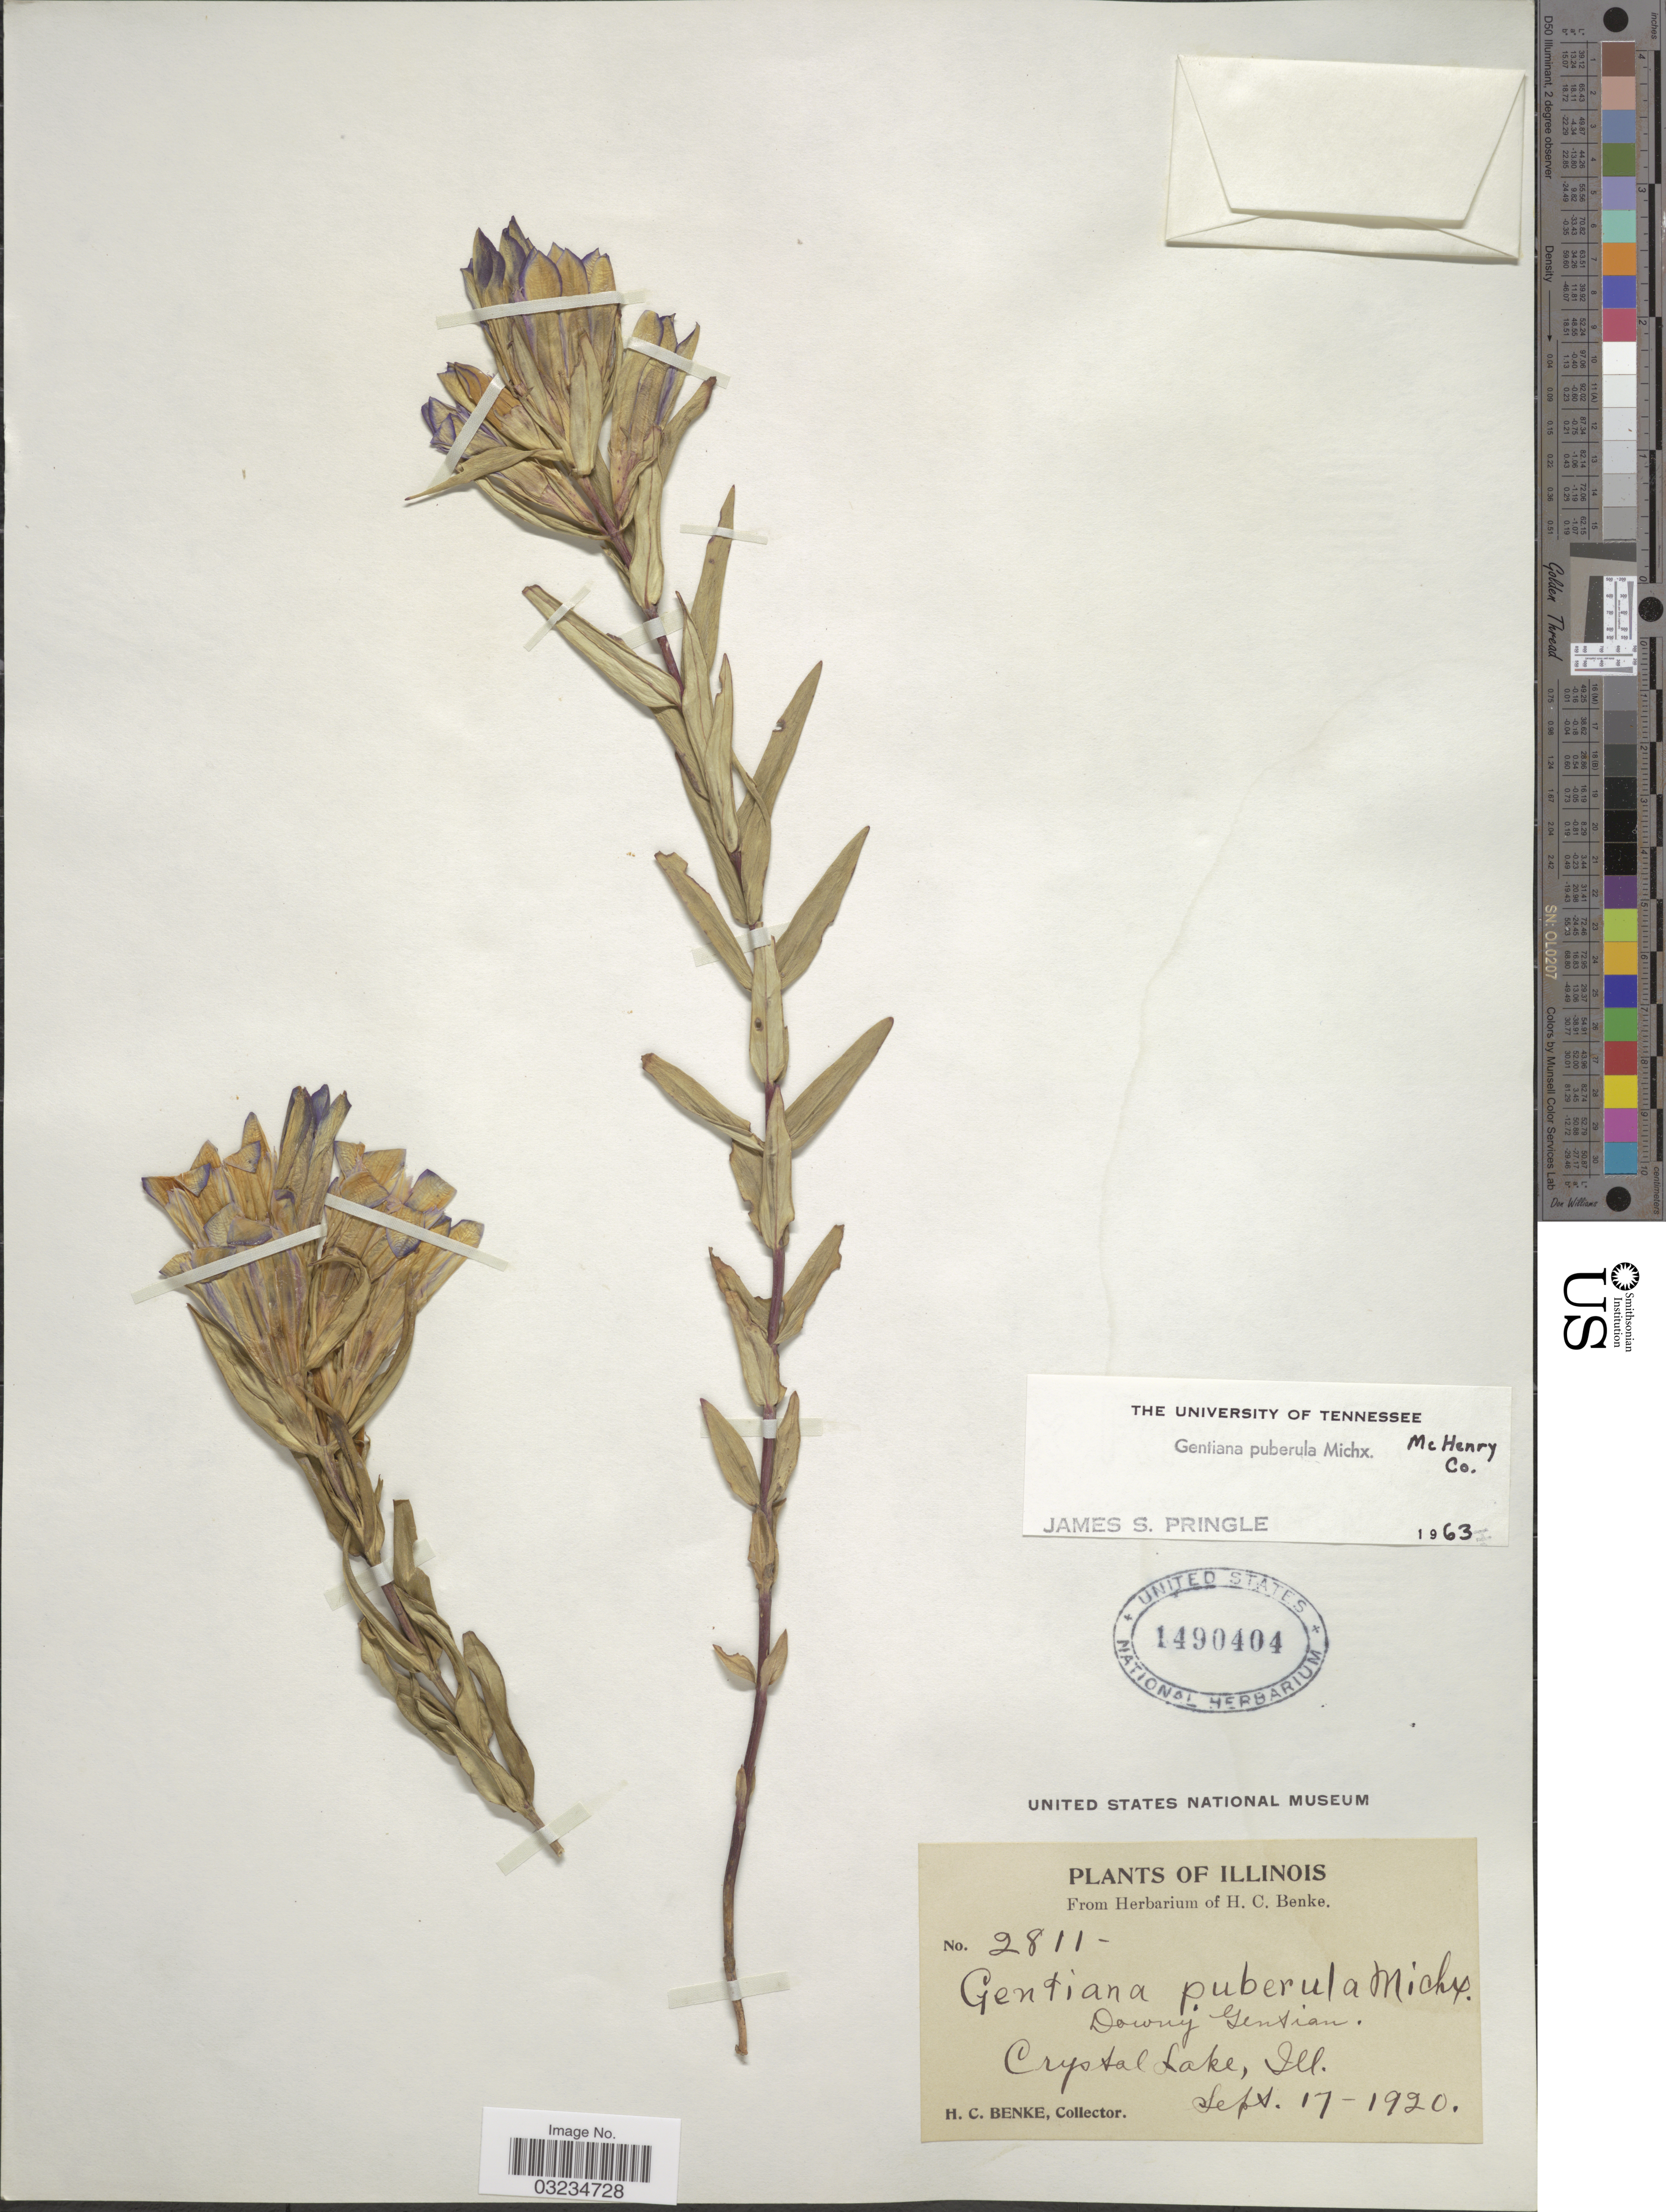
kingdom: Plantae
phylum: Tracheophyta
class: Magnoliopsida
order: Gentianales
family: Gentianaceae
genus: Gentiana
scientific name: Gentiana puberula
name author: Michx.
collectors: H. Benke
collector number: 2811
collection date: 1920-09-17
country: United States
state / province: Illinois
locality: Crystal Lake.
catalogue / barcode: US 1490404